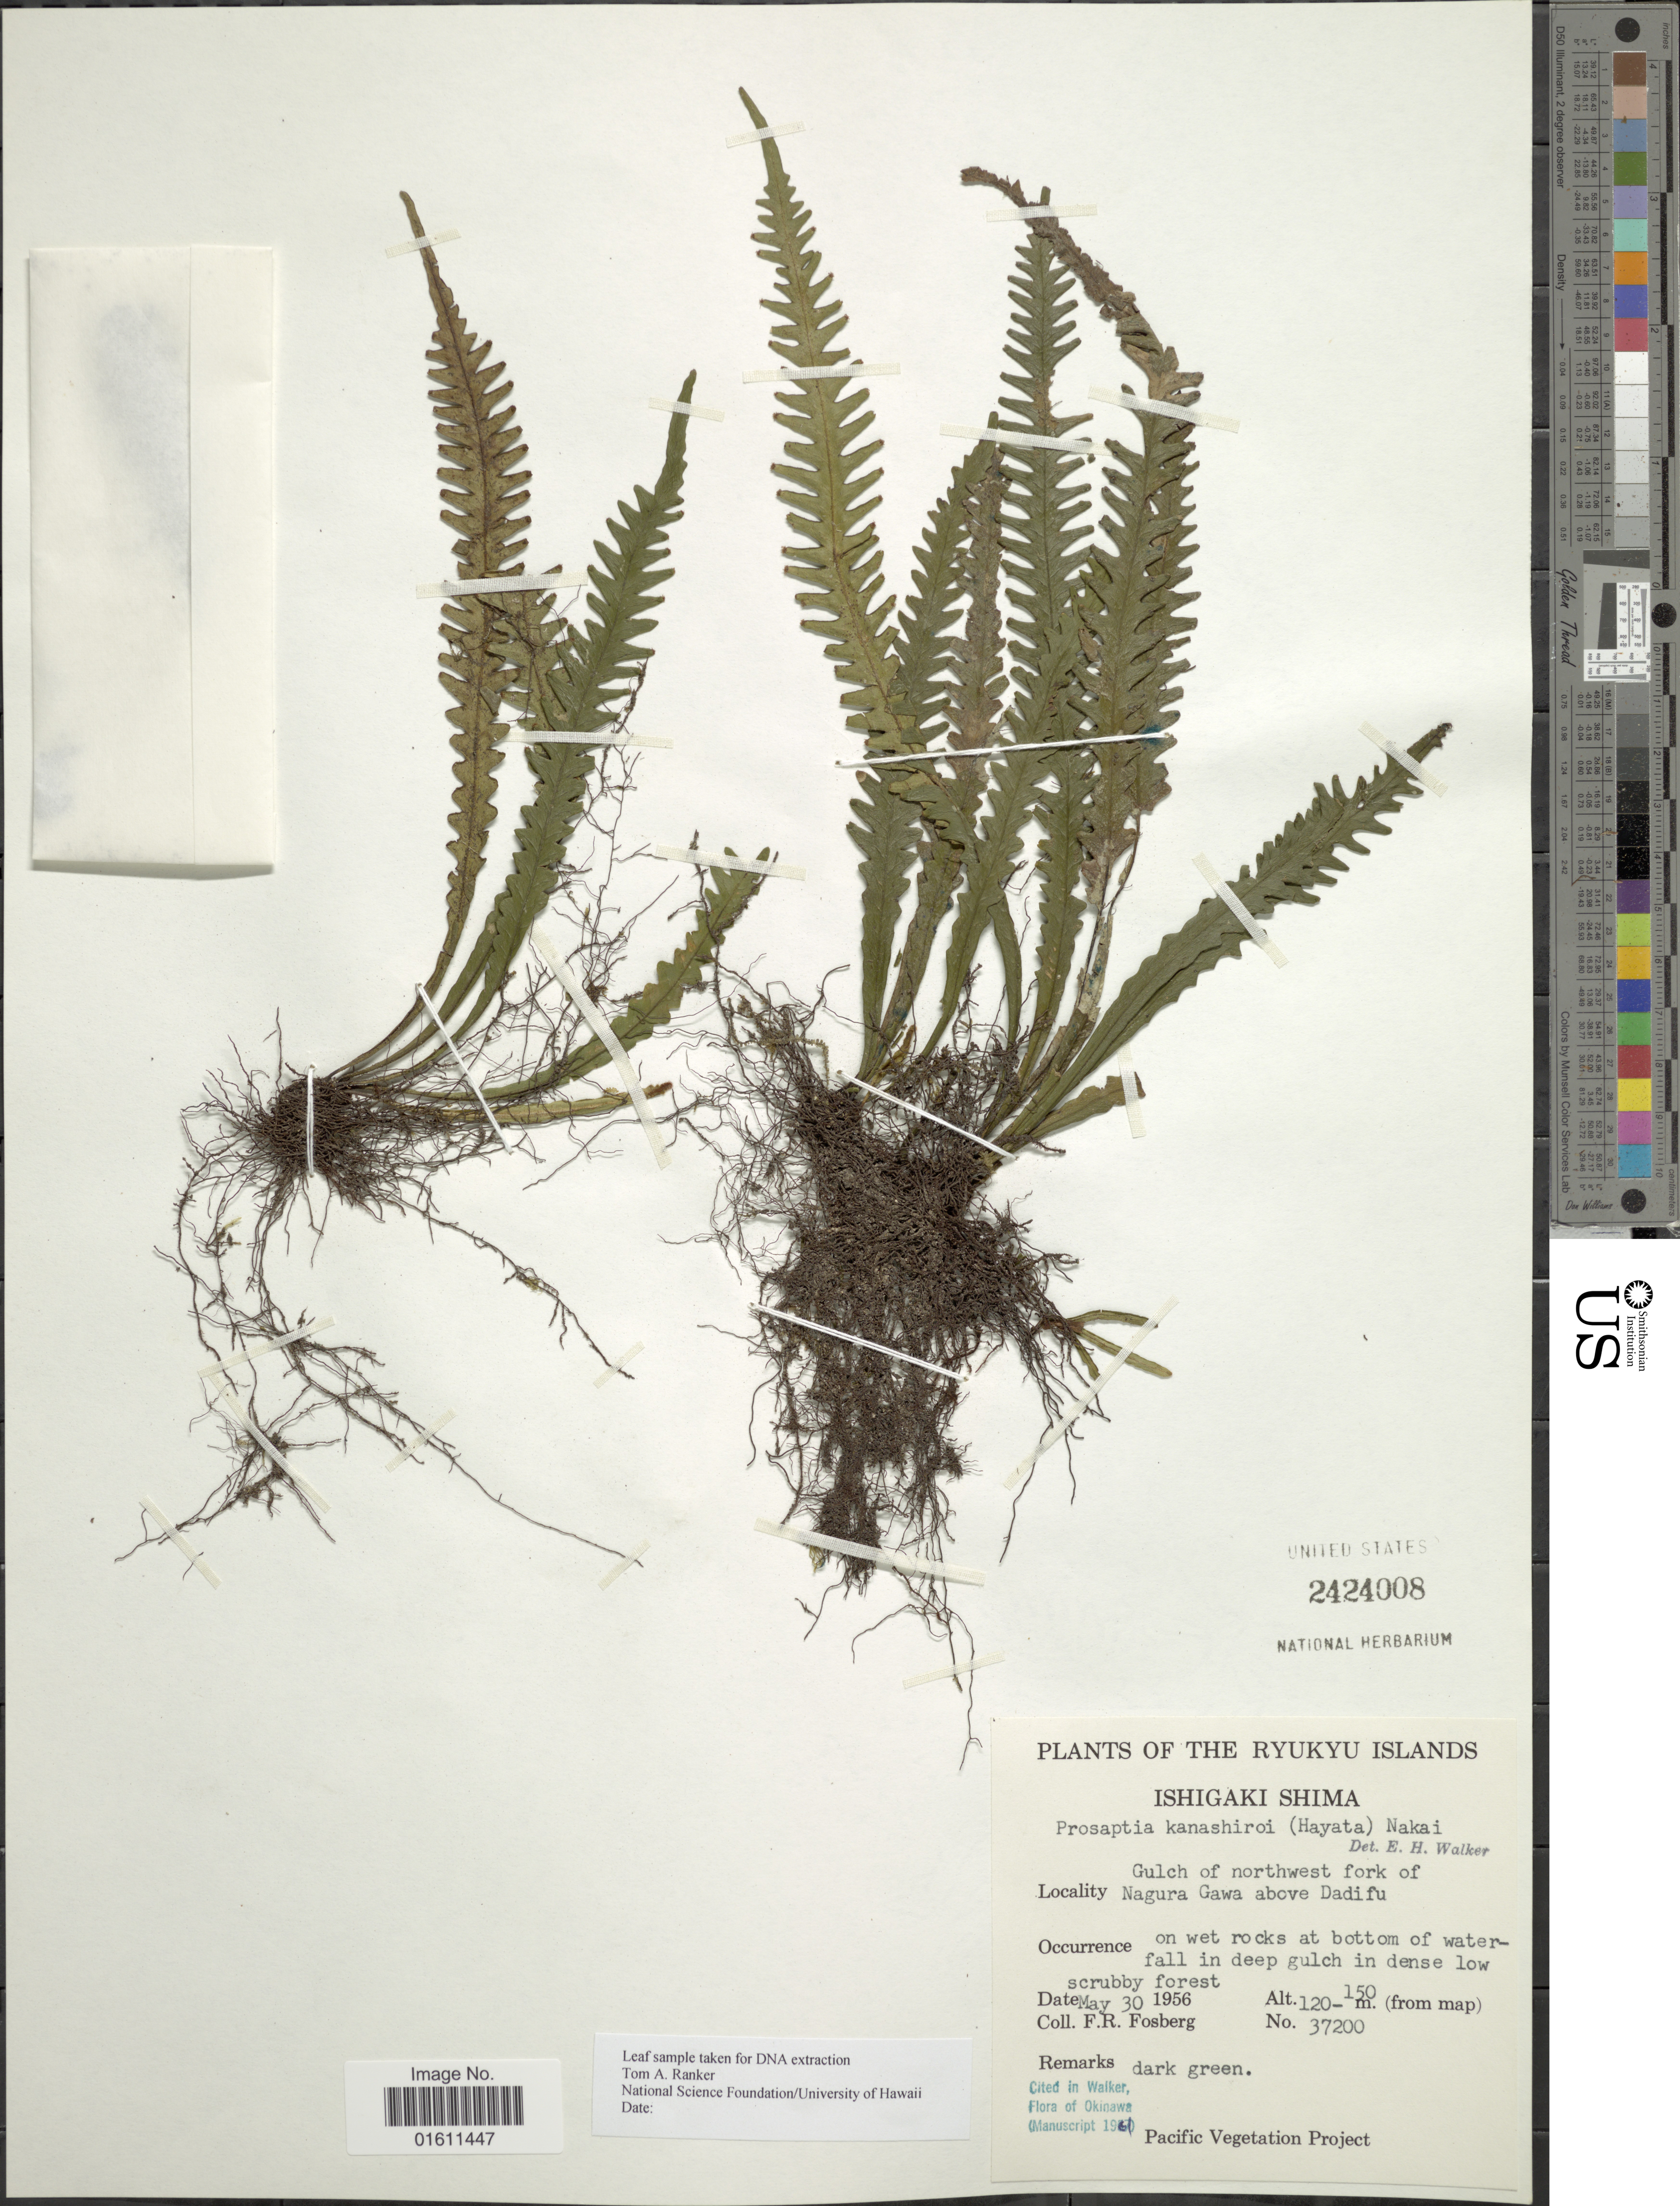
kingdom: Plantae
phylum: Tracheophyta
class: Polypodiopsida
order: Polypodiales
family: Polypodiaceae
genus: Prosaptia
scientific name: Prosaptia kanashiroi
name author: (Hayata) Nakai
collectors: F. R. Fosberg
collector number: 37200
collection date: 1956-05-30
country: Japan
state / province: Okinawa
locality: The Ryukyu Islands, Ishigaki Shima, Gulch of Northwest fork of Nagura Gawa above Dadifu.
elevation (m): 120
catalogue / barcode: US 2424008